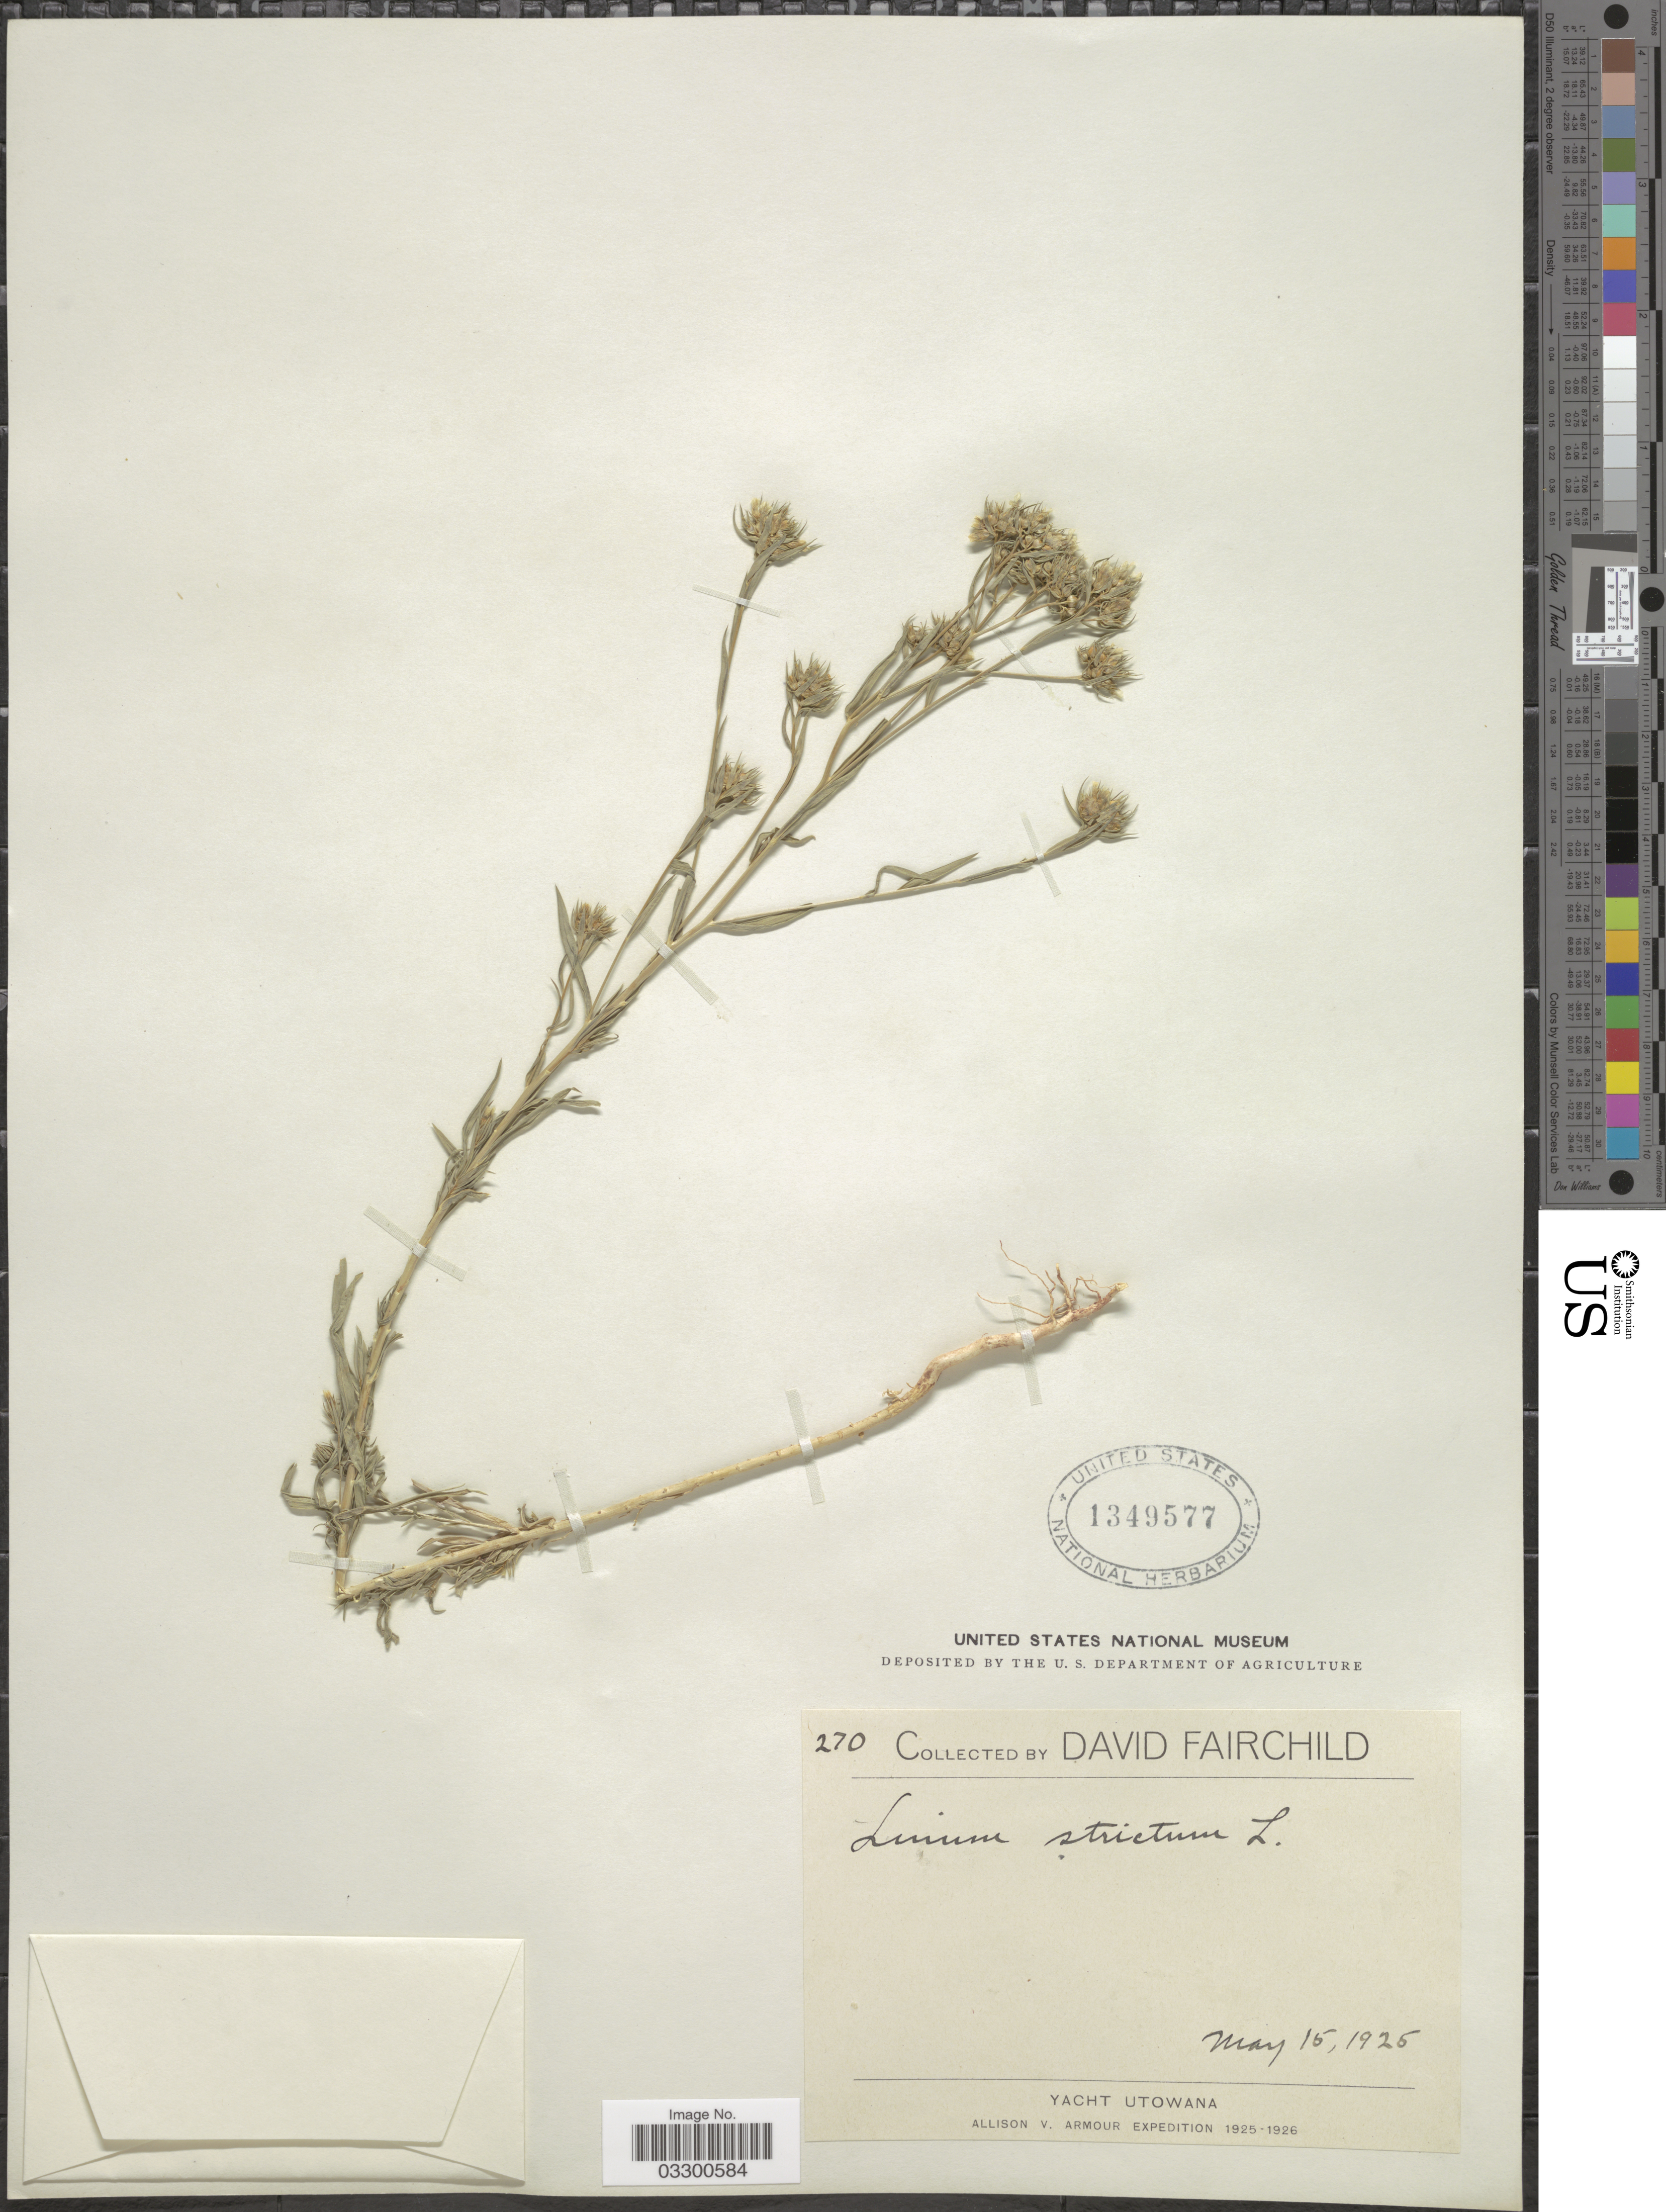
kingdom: Plantae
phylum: Tracheophyta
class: Magnoliopsida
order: Malpighiales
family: Linaceae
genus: Linum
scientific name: Linum spicatum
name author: Pers.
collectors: D. Fairchild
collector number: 270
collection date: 1925-05-15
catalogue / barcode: US 1349577